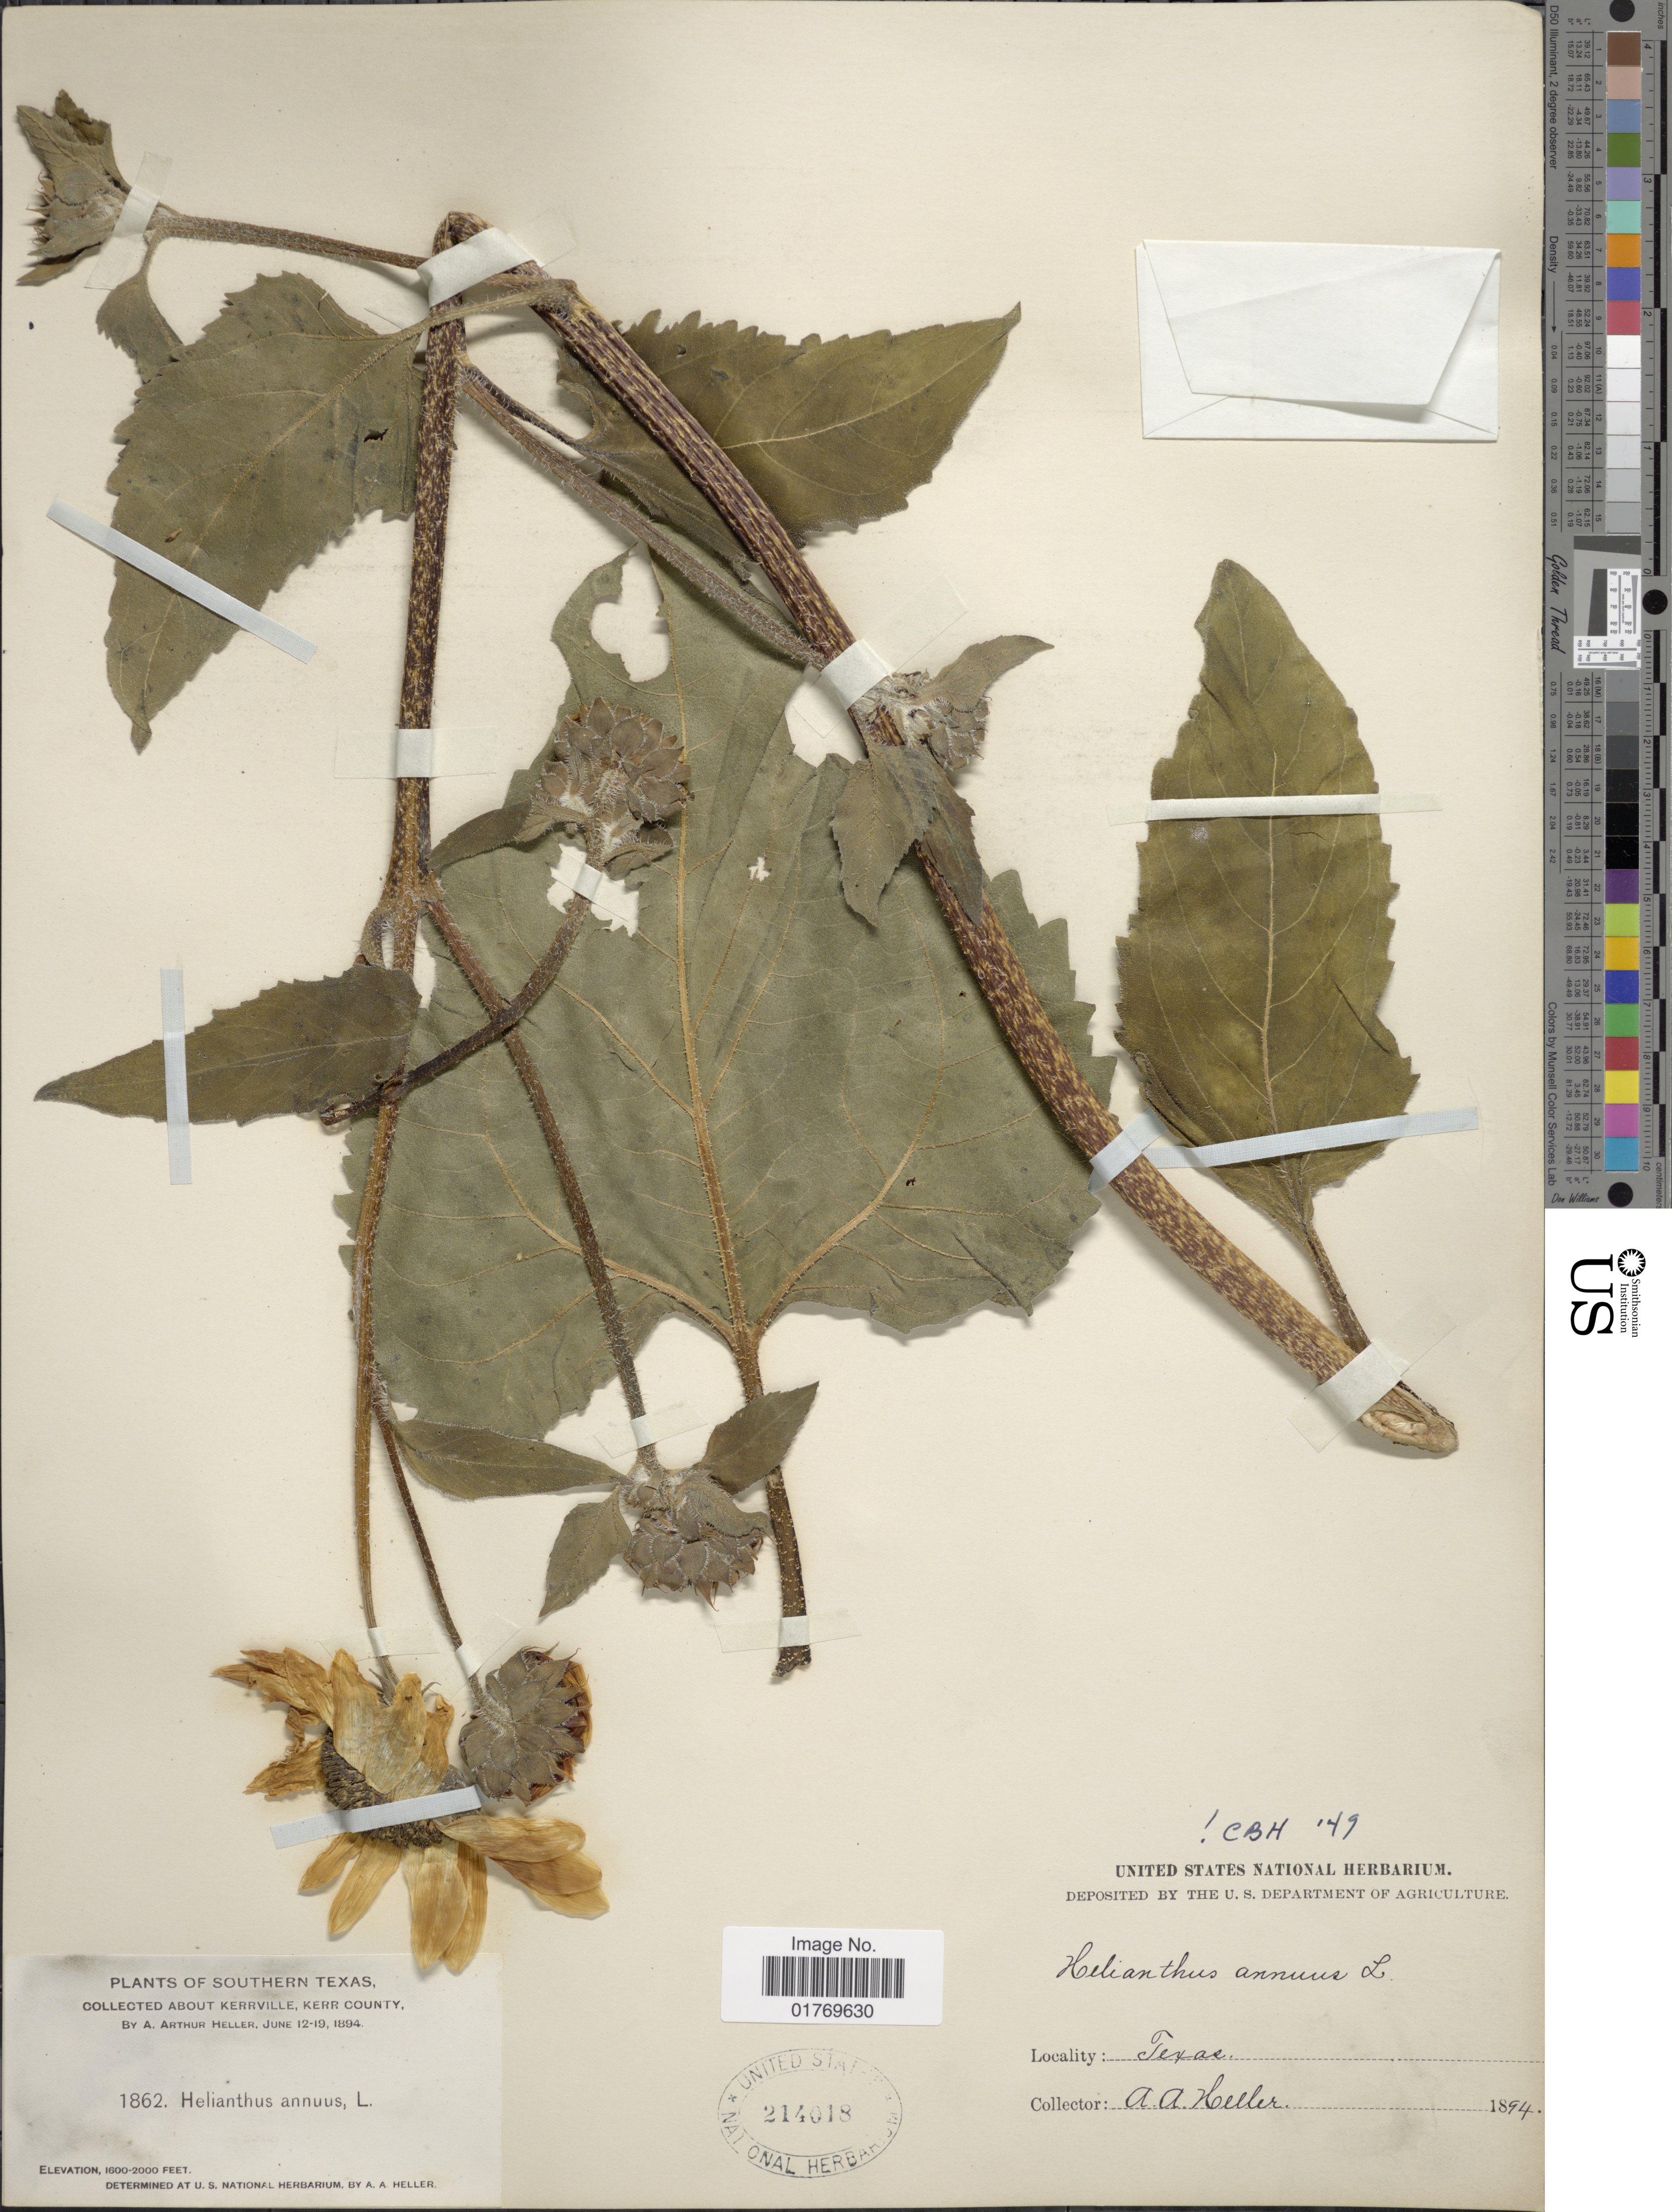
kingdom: Plantae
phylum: Tracheophyta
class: Magnoliopsida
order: Asterales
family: Asteraceae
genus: Helianthus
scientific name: Helianthus annuus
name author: L.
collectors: A. A. Heller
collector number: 1862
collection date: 1894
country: United States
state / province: Texas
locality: Southern Texas, About Kerrvile, Kerr County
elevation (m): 488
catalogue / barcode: US 214018